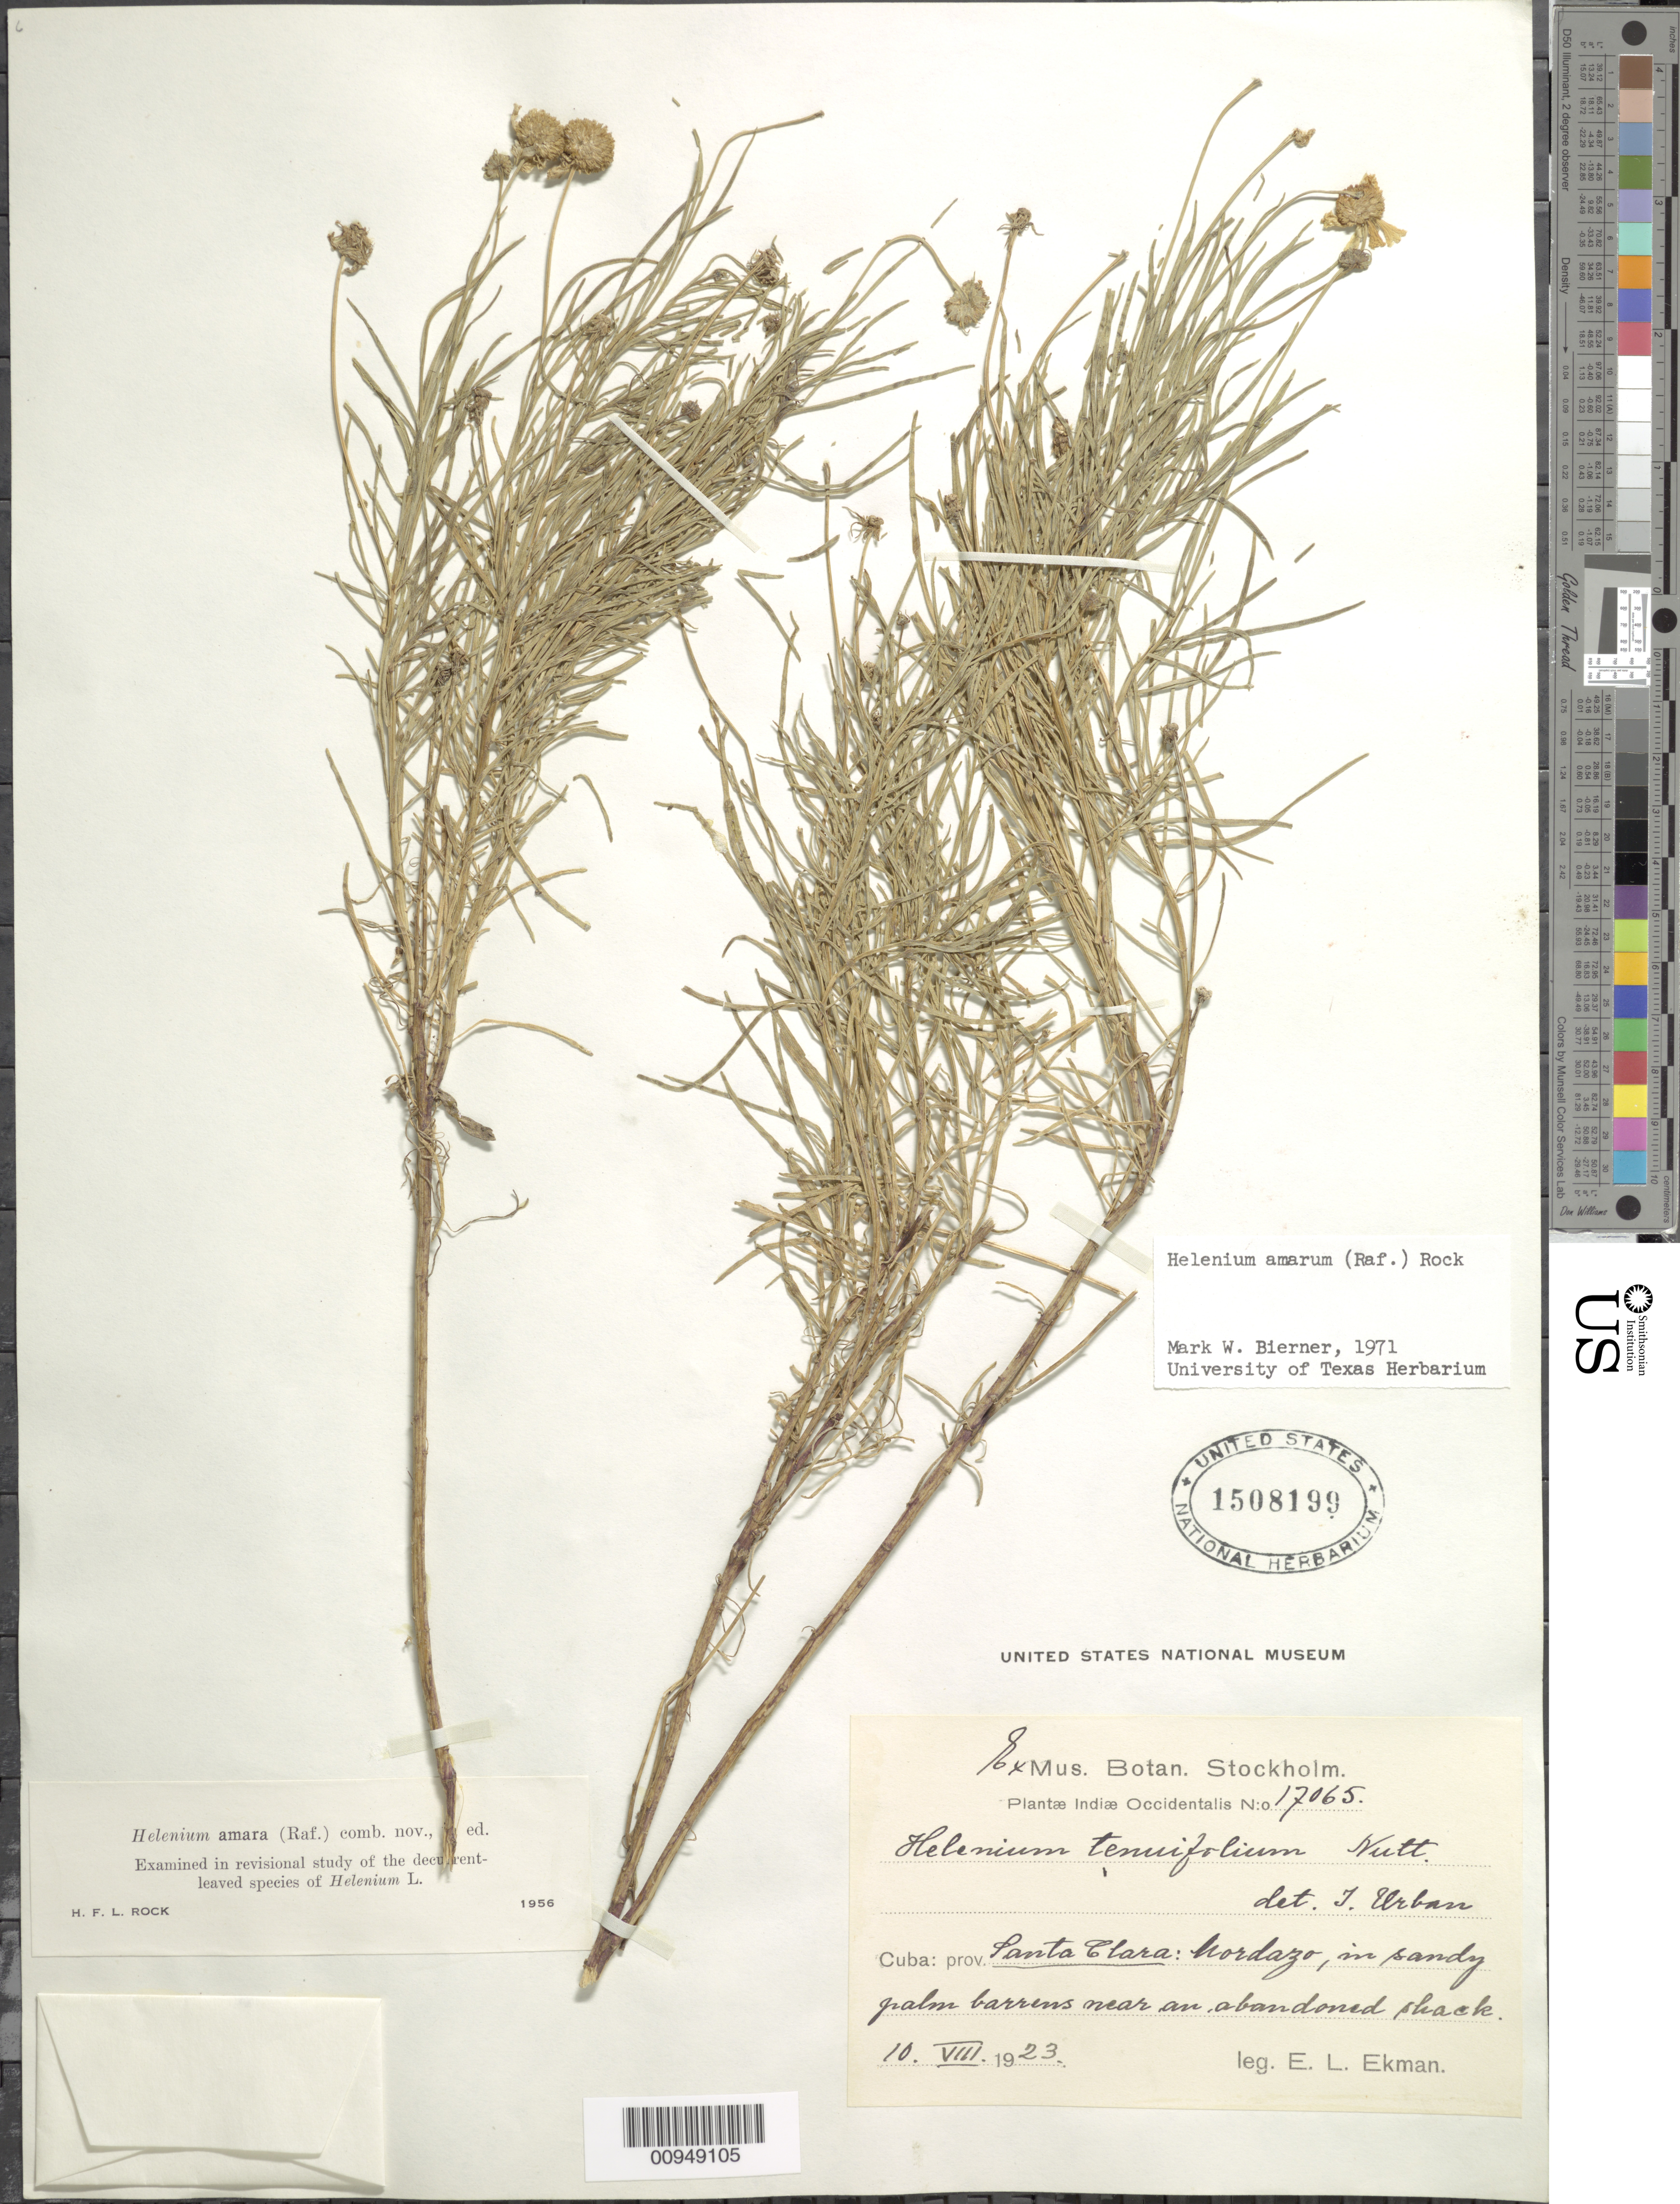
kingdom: Plantae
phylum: Tracheophyta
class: Magnoliopsida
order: Asterales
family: Asteraceae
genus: Helenium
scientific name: Helenium amarum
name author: (Raf.) H. Rock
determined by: Bierner, M. W.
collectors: E. L. Ekman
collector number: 17065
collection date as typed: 10 Aug 1923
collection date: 1923-08-10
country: Cuba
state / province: Las Villas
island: Cuba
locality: Hordazo, palm barrens near abandoned shack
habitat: In sandy palm barrens near abandoned shack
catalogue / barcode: US 1508199